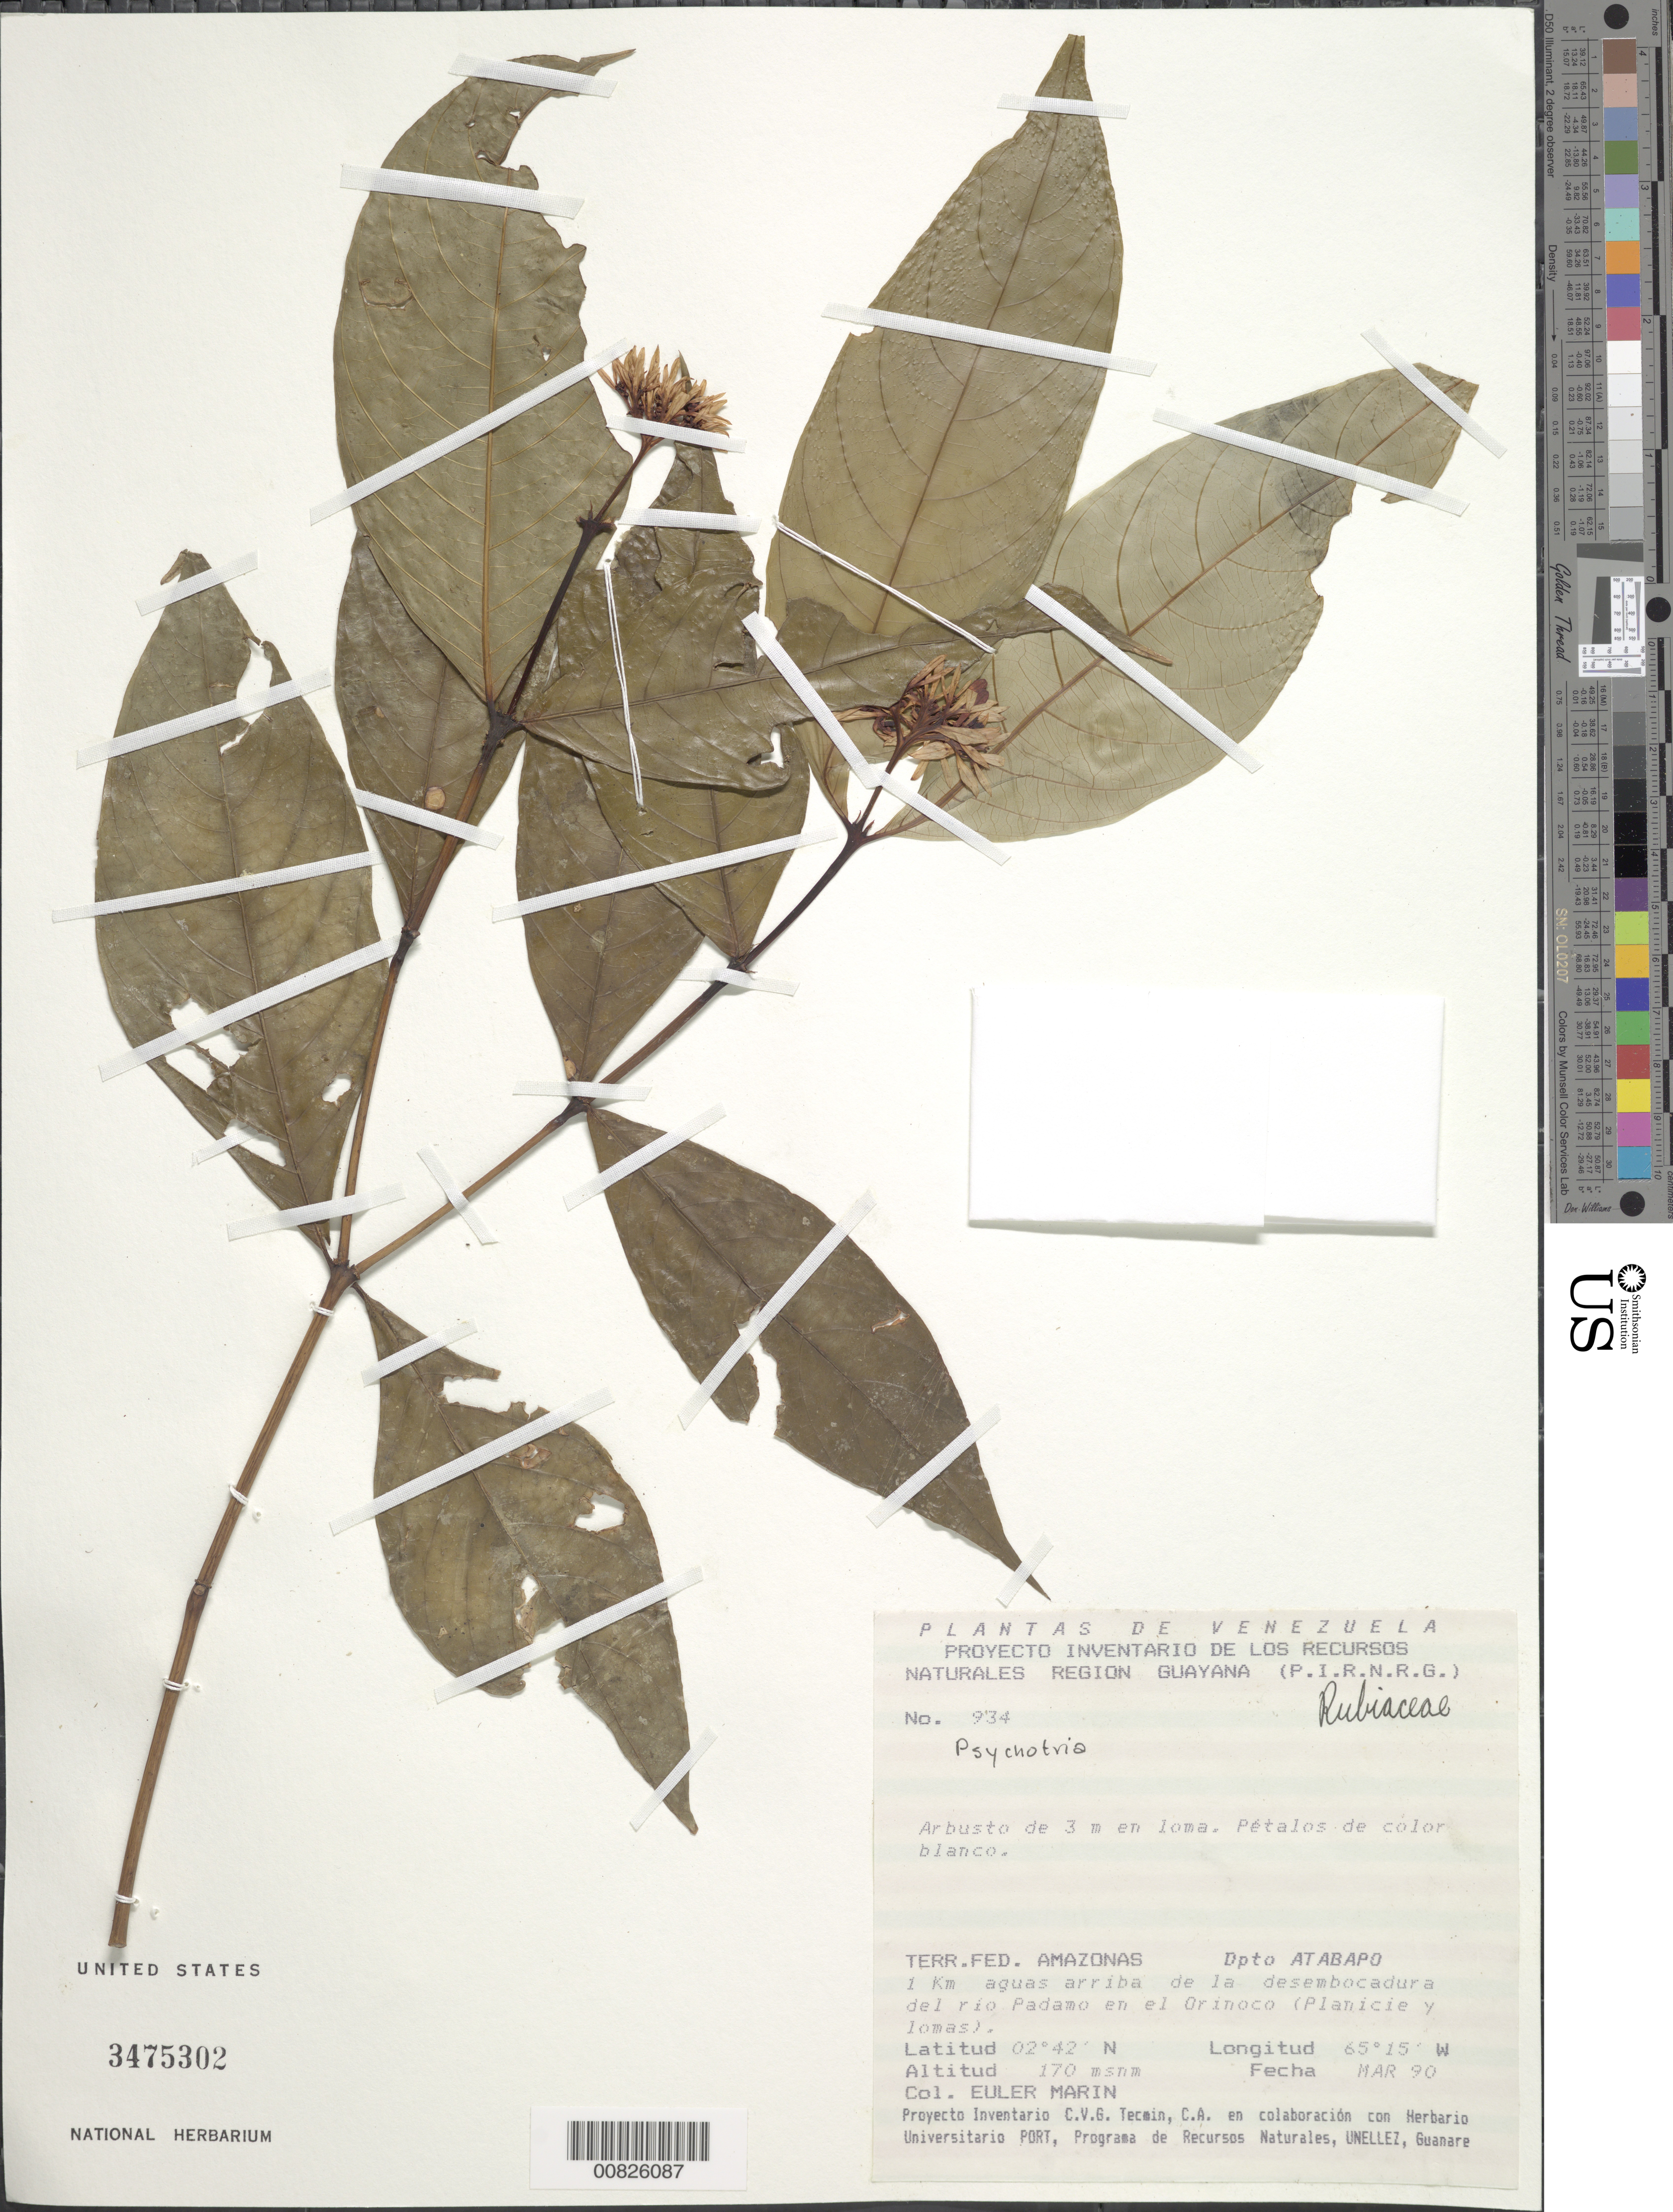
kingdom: Plantae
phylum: Tracheophyta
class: Magnoliopsida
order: Gentianales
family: Rubiaceae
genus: Psychotria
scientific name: Psychotria sp.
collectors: E. Marin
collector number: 934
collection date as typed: Mar-90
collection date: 1990-03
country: Venezuela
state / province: Amazonas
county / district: Atabapo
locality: Río Padamo, 1 km desde la desembocadura, Orinoco (Planicie)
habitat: Loma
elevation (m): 170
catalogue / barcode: US 3475302